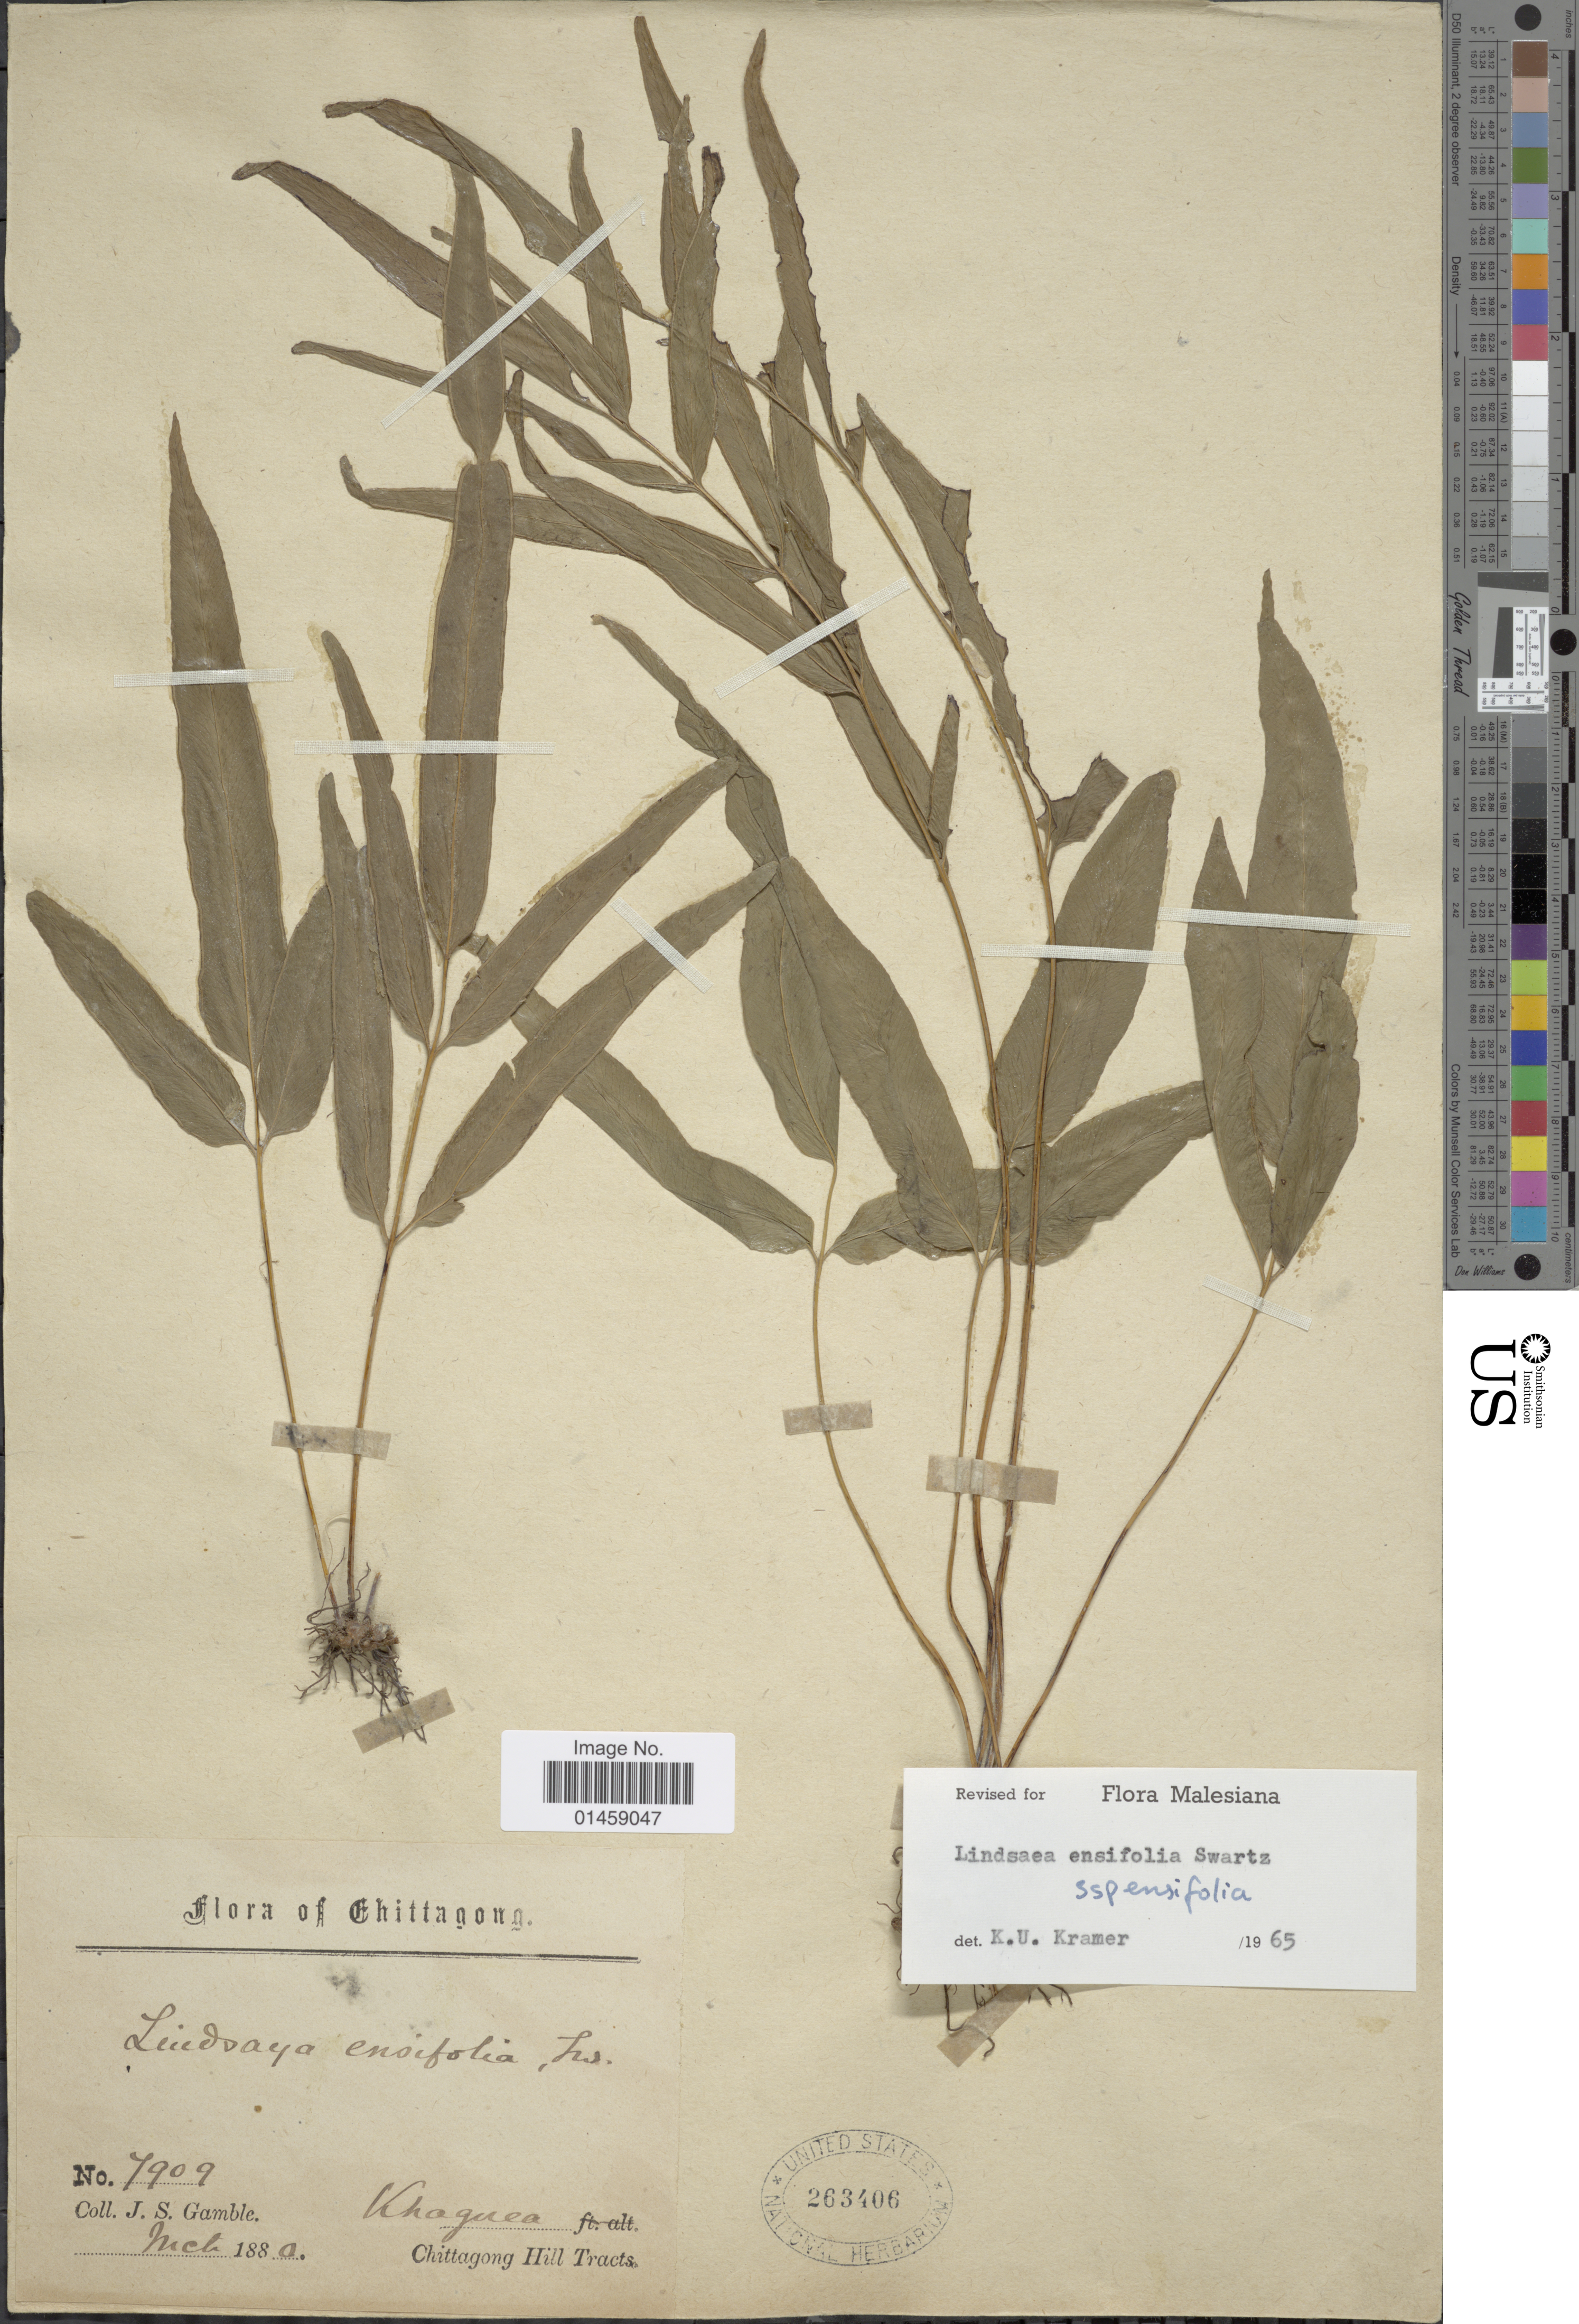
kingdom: Plantae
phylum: Tracheophyta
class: Polypodiopsida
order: Polypodiales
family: Lindsaeaceae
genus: Lindsaea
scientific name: Lindsaea ensifolia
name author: Sw.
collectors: J. S. Gamble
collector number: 7909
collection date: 1889-07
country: Bangladesh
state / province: Chittagong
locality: Whaguea, Chittagong Hill Tracts. [interpreted]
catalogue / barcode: US 263406